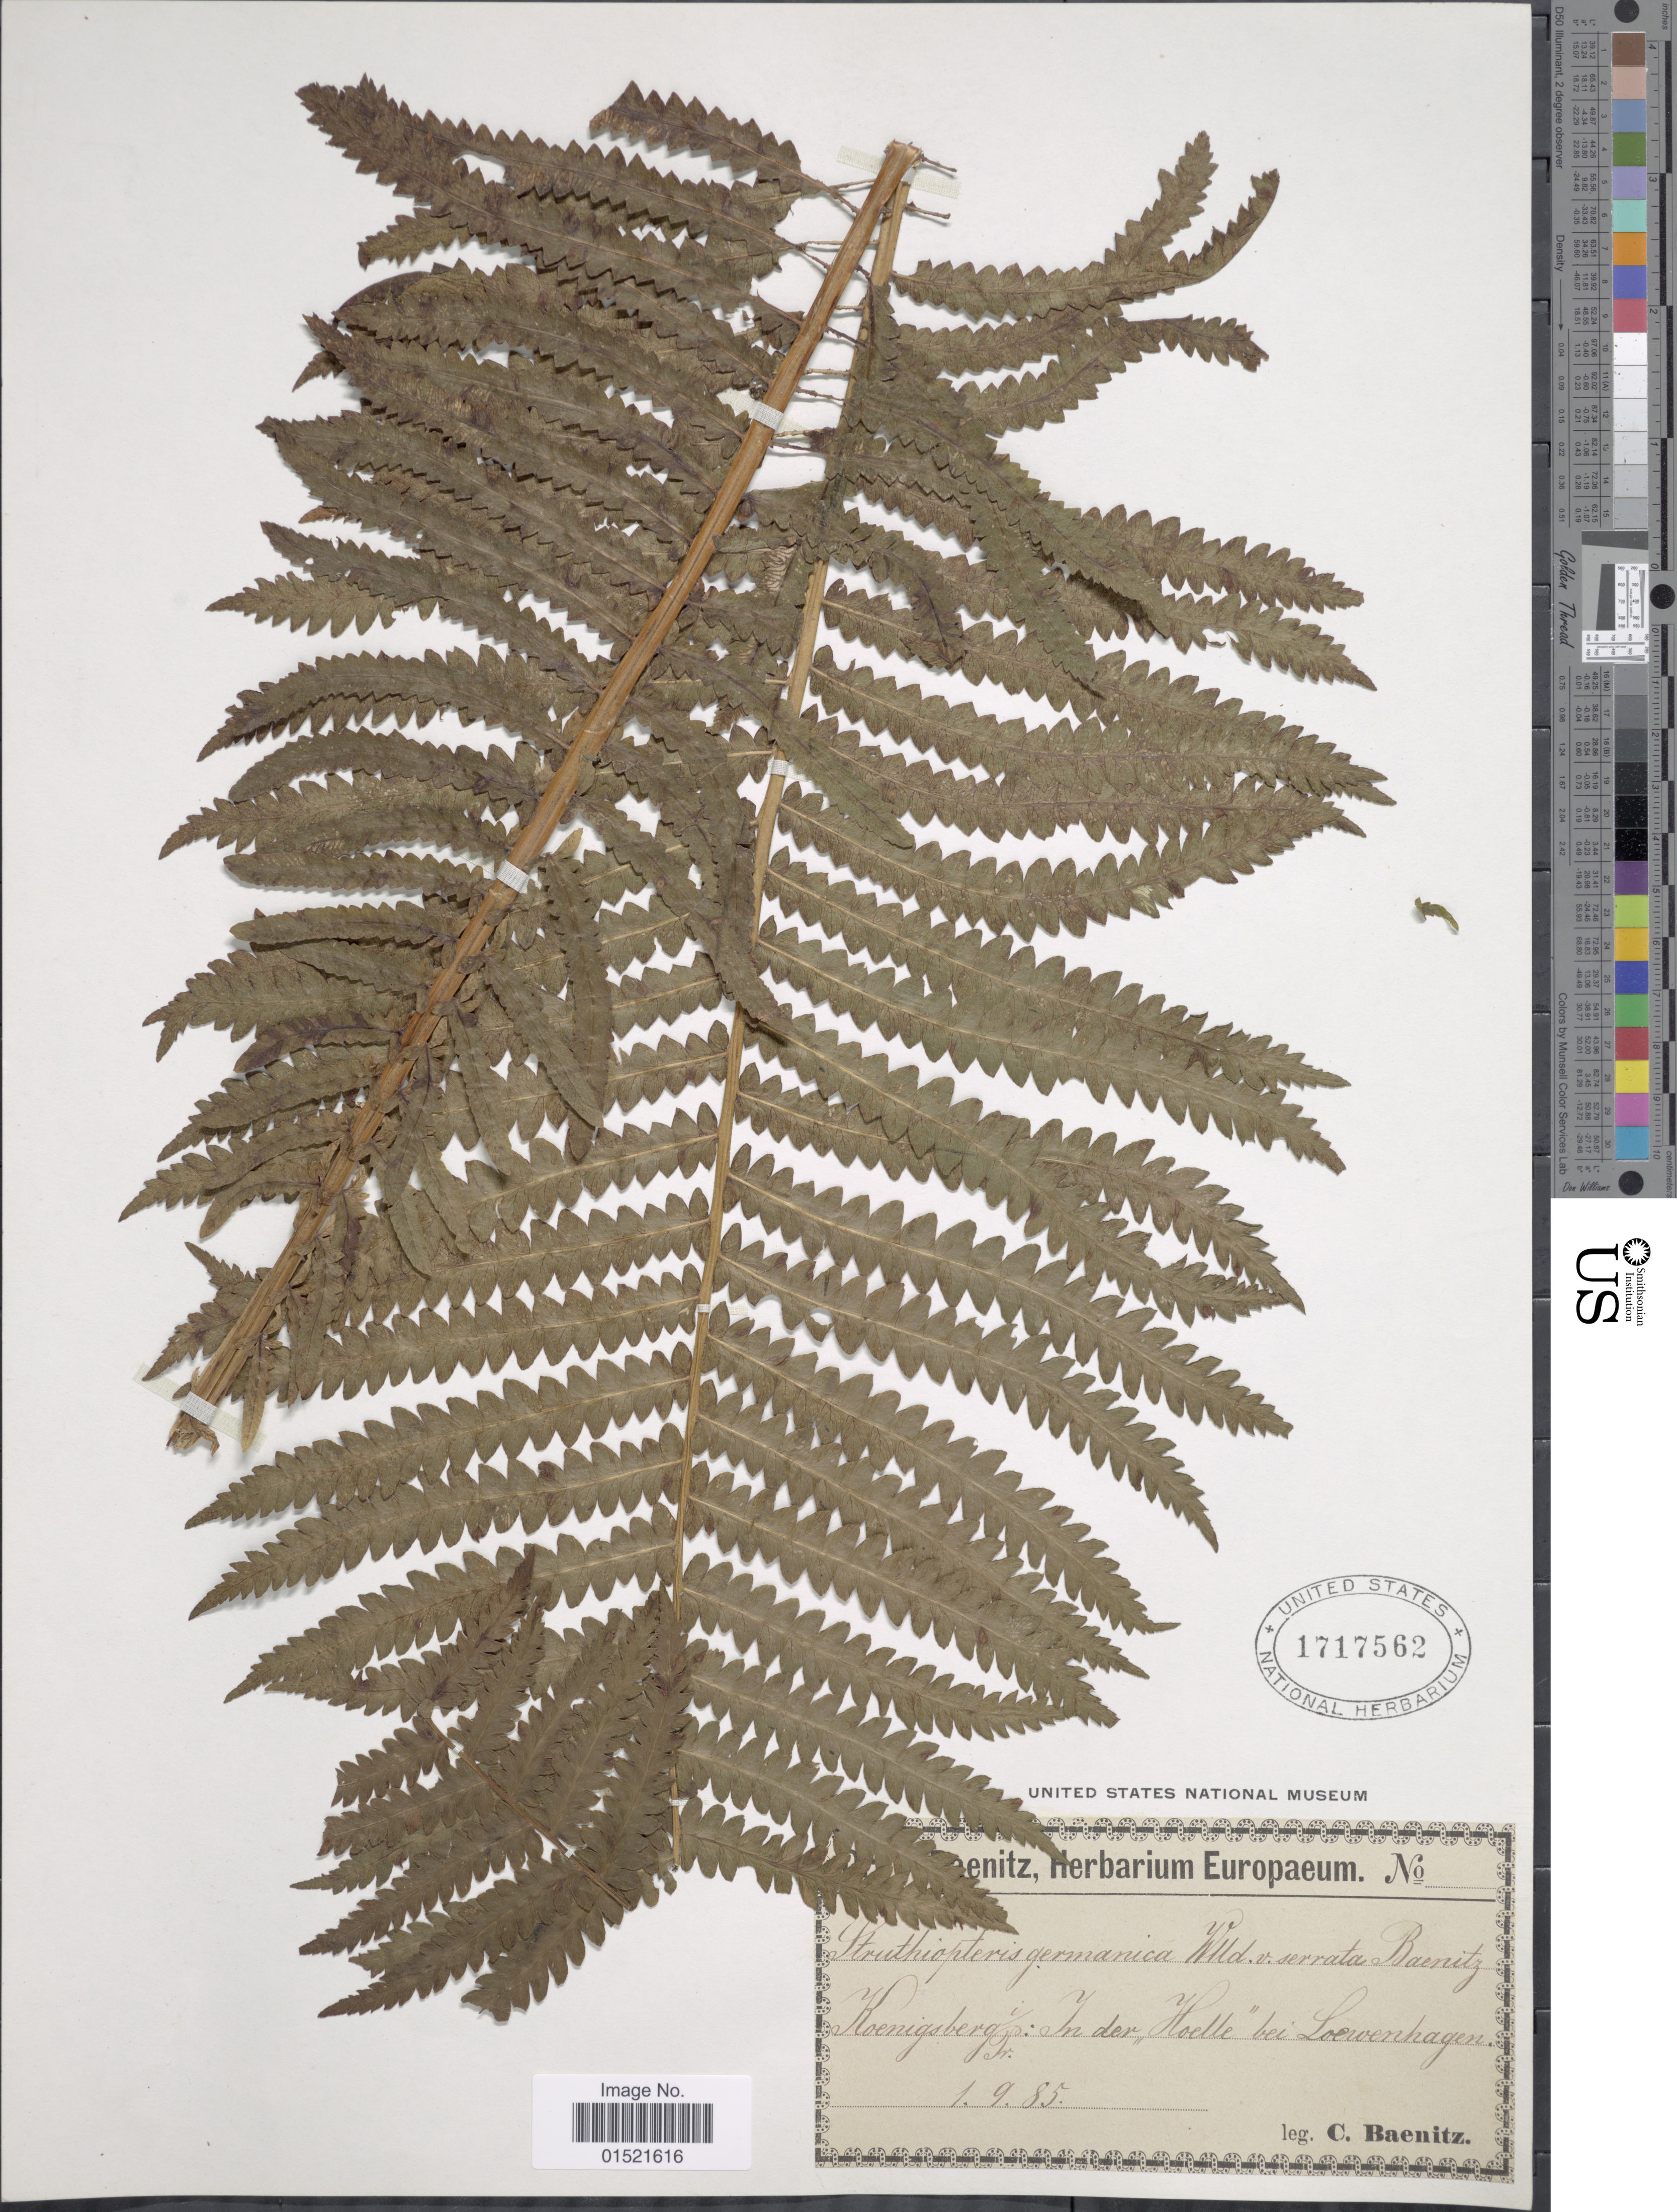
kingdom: Plantae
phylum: Tracheophyta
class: Polypodiopsida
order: Polypodiales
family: Onocleaceae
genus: Matteuccia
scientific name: Matteuccia struthiopteris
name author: (L.) Tod.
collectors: C. G. Baenitz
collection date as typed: Transcribed d/m/y: 1/9/85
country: Germany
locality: Germanica, Koenigsberg: in der Hoelle bei Lowenhagen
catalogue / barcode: US 1717562